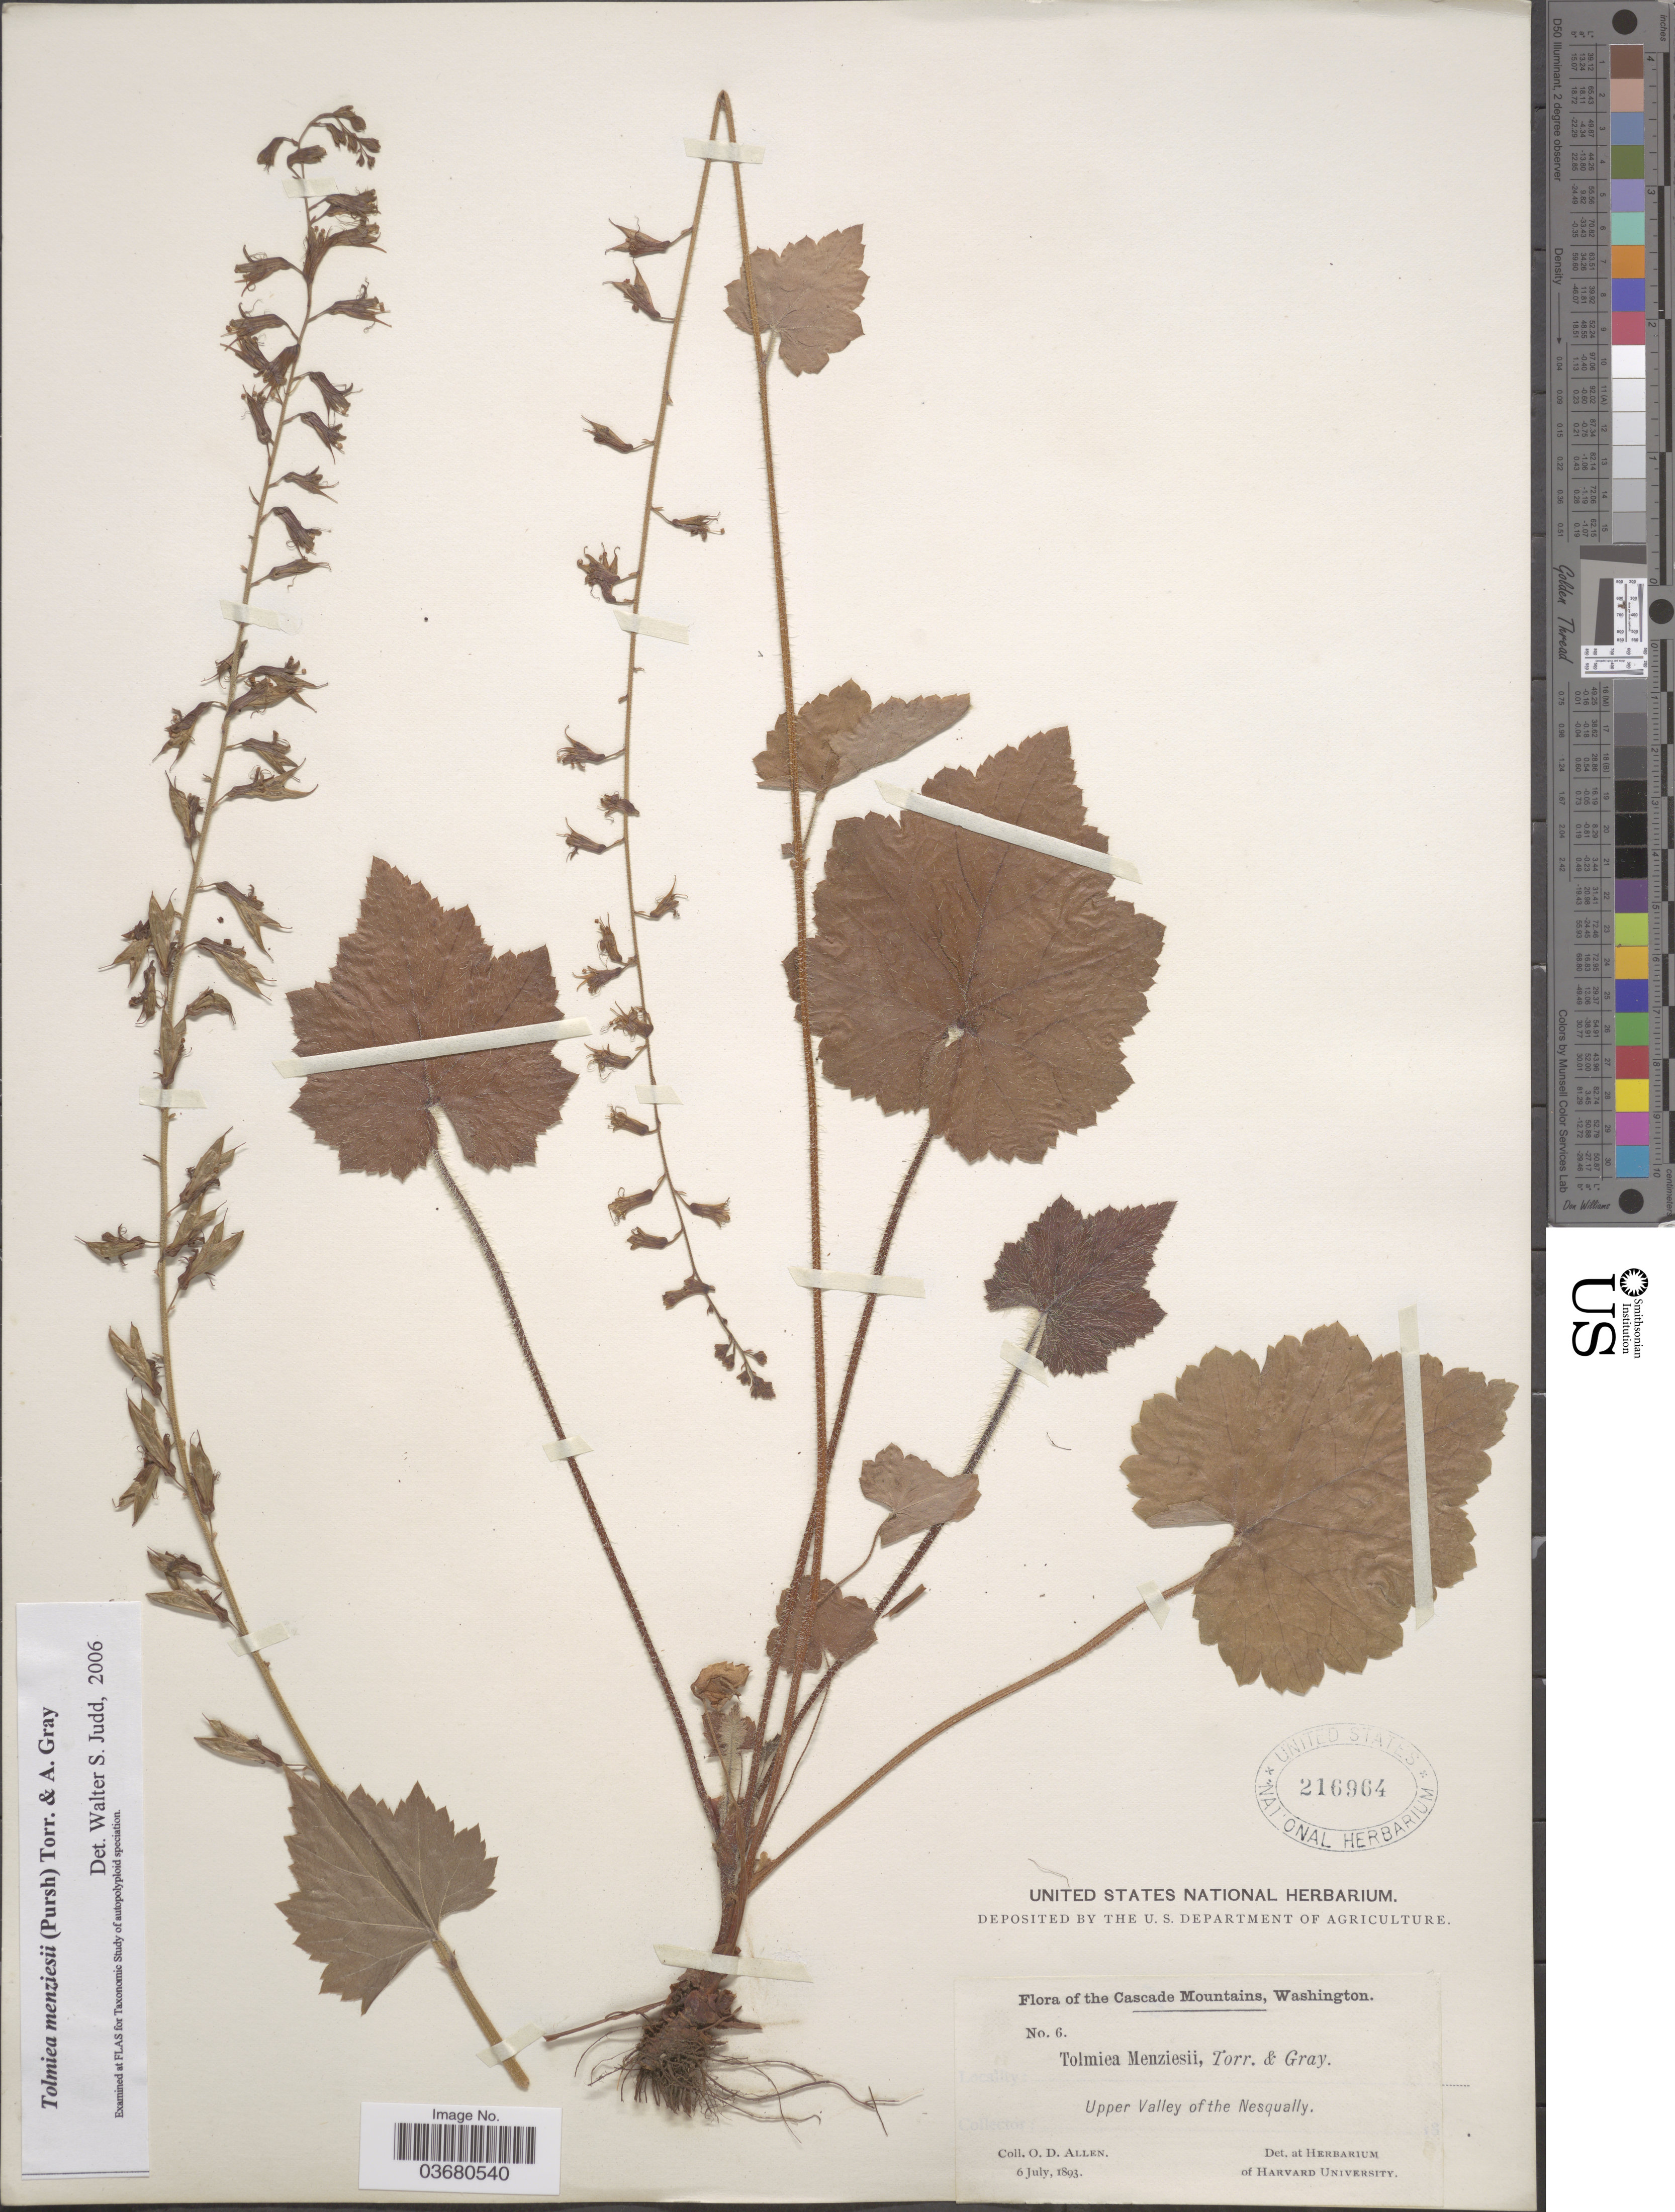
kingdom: Plantae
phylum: Tracheophyta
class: Magnoliopsida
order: Saxifragales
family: Saxifragaceae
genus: Tolmiea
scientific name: Tolmiea menziesii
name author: (Pursh) Torr. & A. Gray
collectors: O. D. Allen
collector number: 6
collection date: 1893-07-06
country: United States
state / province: Washington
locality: The Cascade Mountains. Upper Valley of the Nesqually.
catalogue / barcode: US 216964